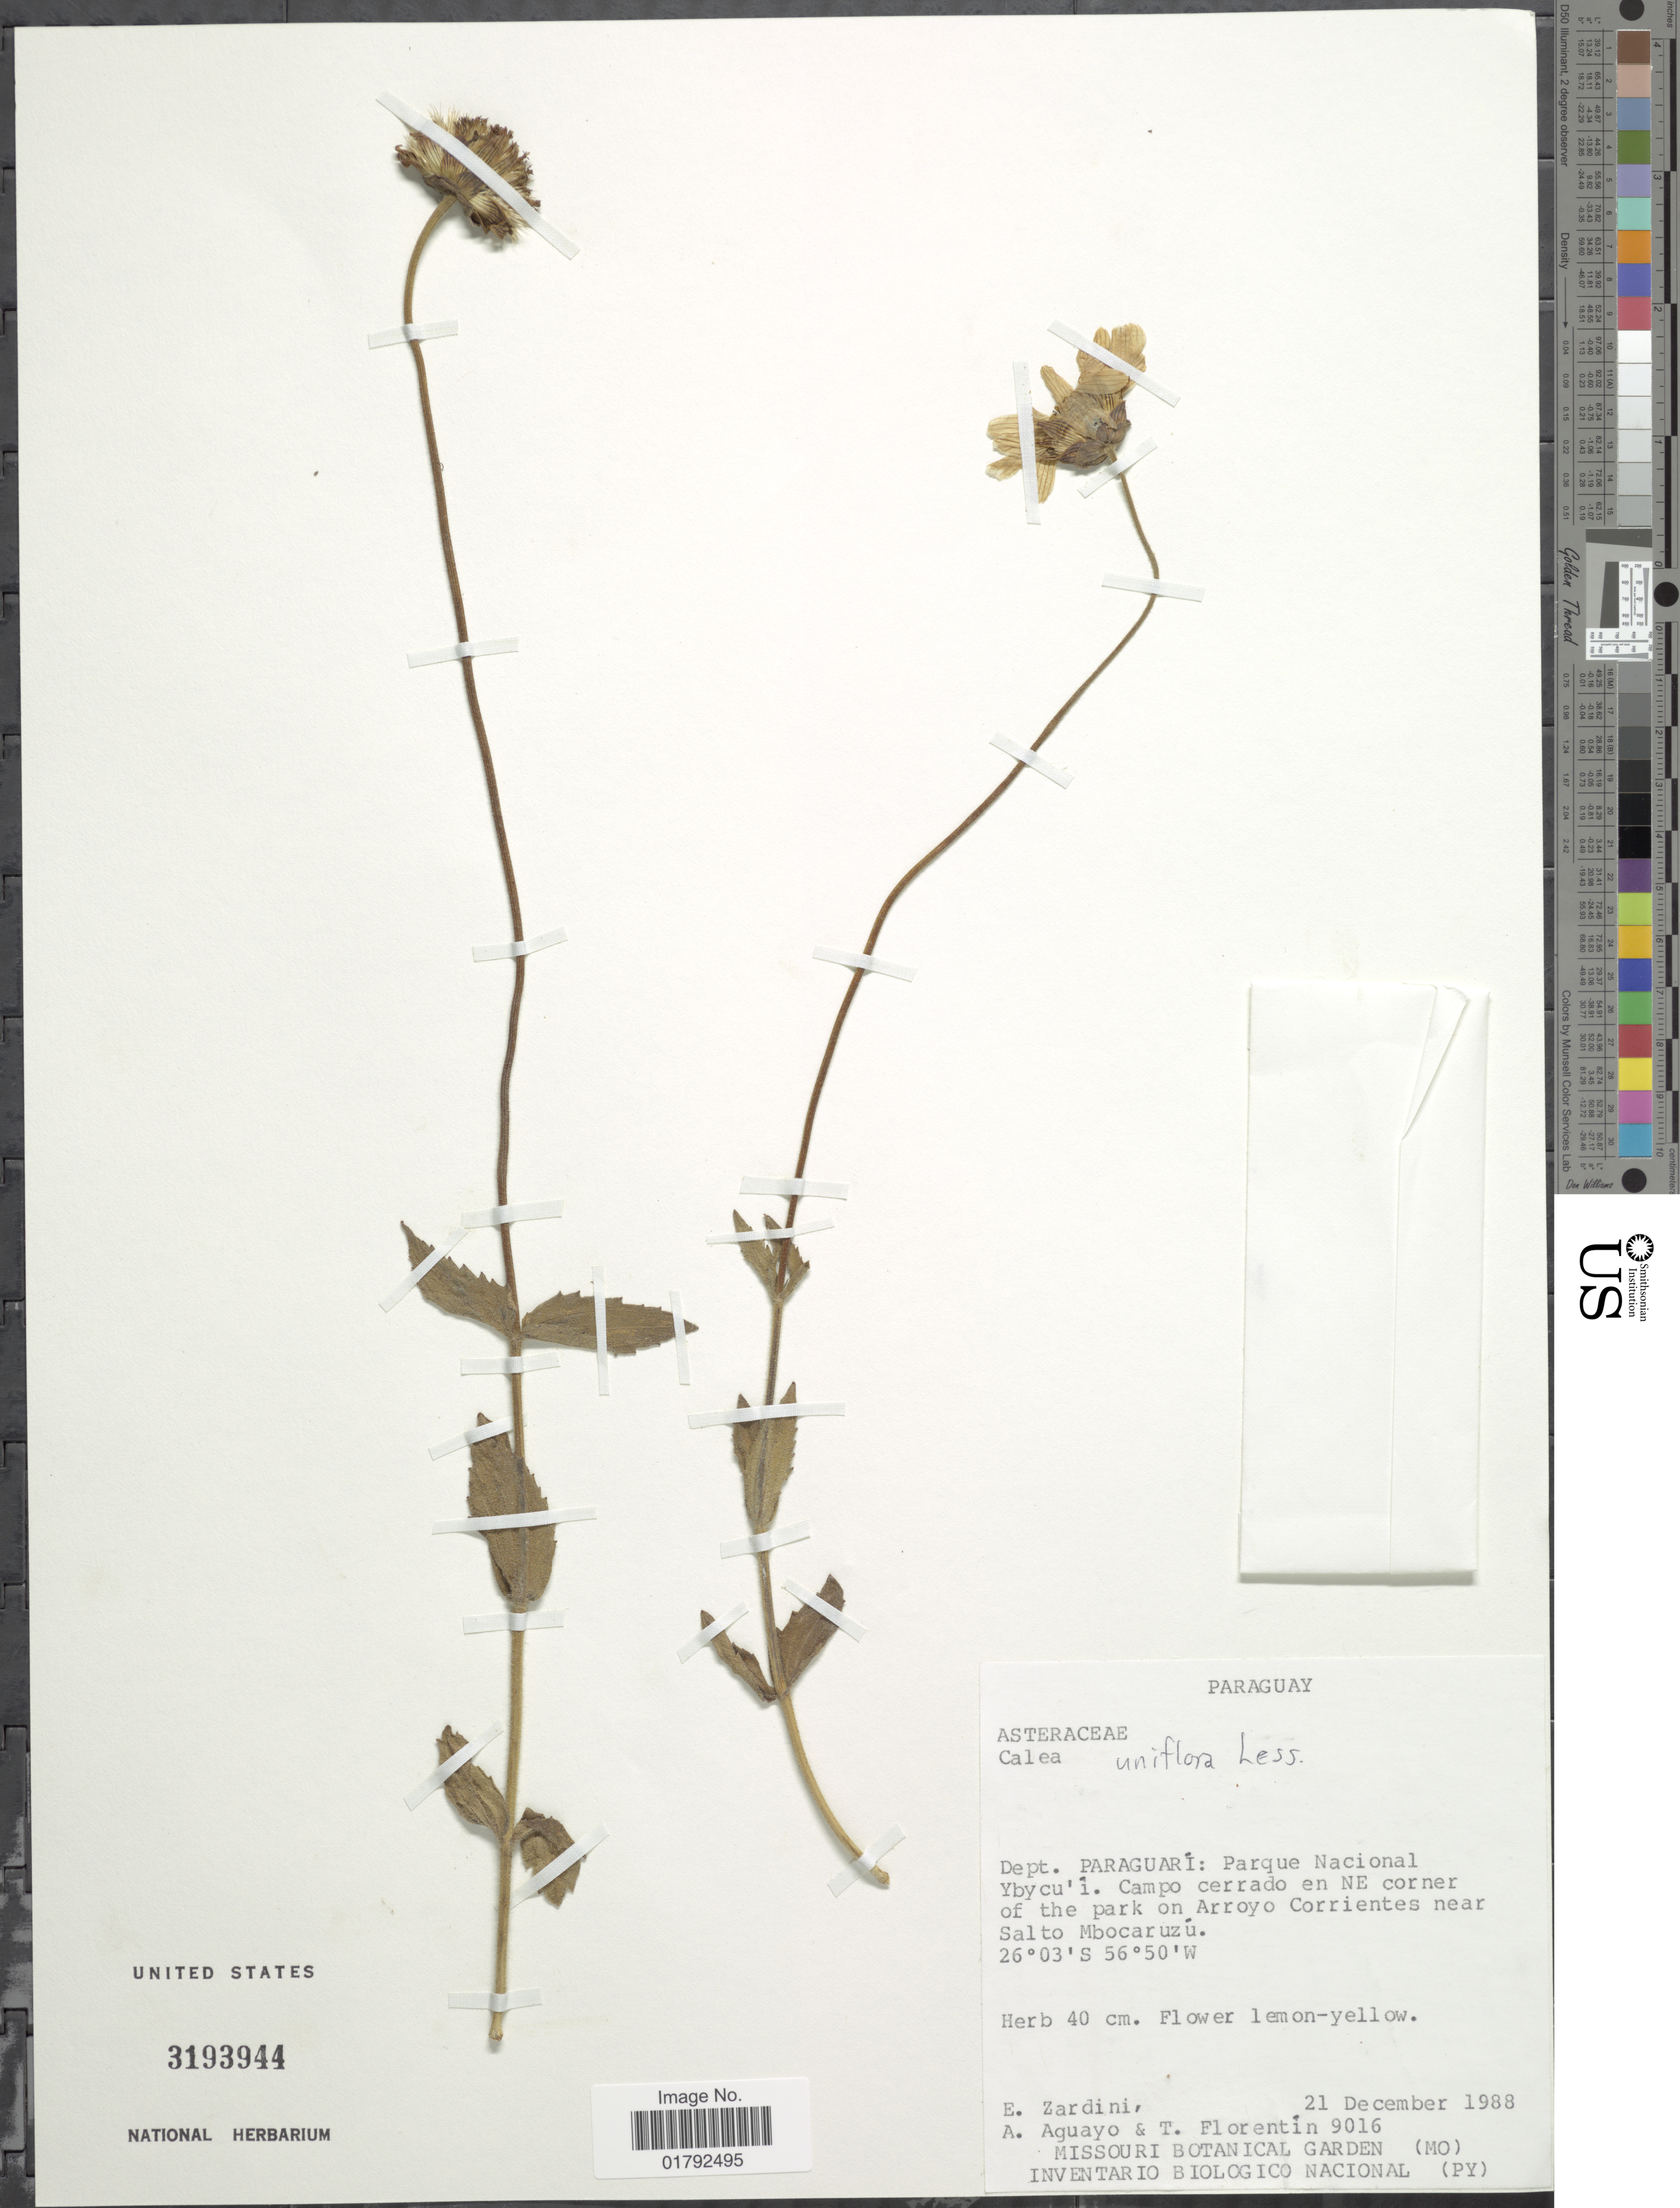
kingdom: Plantae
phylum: Tracheophyta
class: Magnoliopsida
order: Asterales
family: Asteraceae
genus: Calea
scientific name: Calea bakeriana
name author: Chodat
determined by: Bueno, Vinicius Resende, (ICN), Universidade Federal do Rio Grande do Sul (BRAZIL)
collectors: E. M. Zardini, A. Aguayo & T. Florentin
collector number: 9016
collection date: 1988-12-21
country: Paraguay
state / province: Paraguari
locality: Parque Nacional Ybycu'i, campo cerrado en NE corner of the park on Arroyo Corrientes near Salto Mbocaruzu.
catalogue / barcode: US 3193944